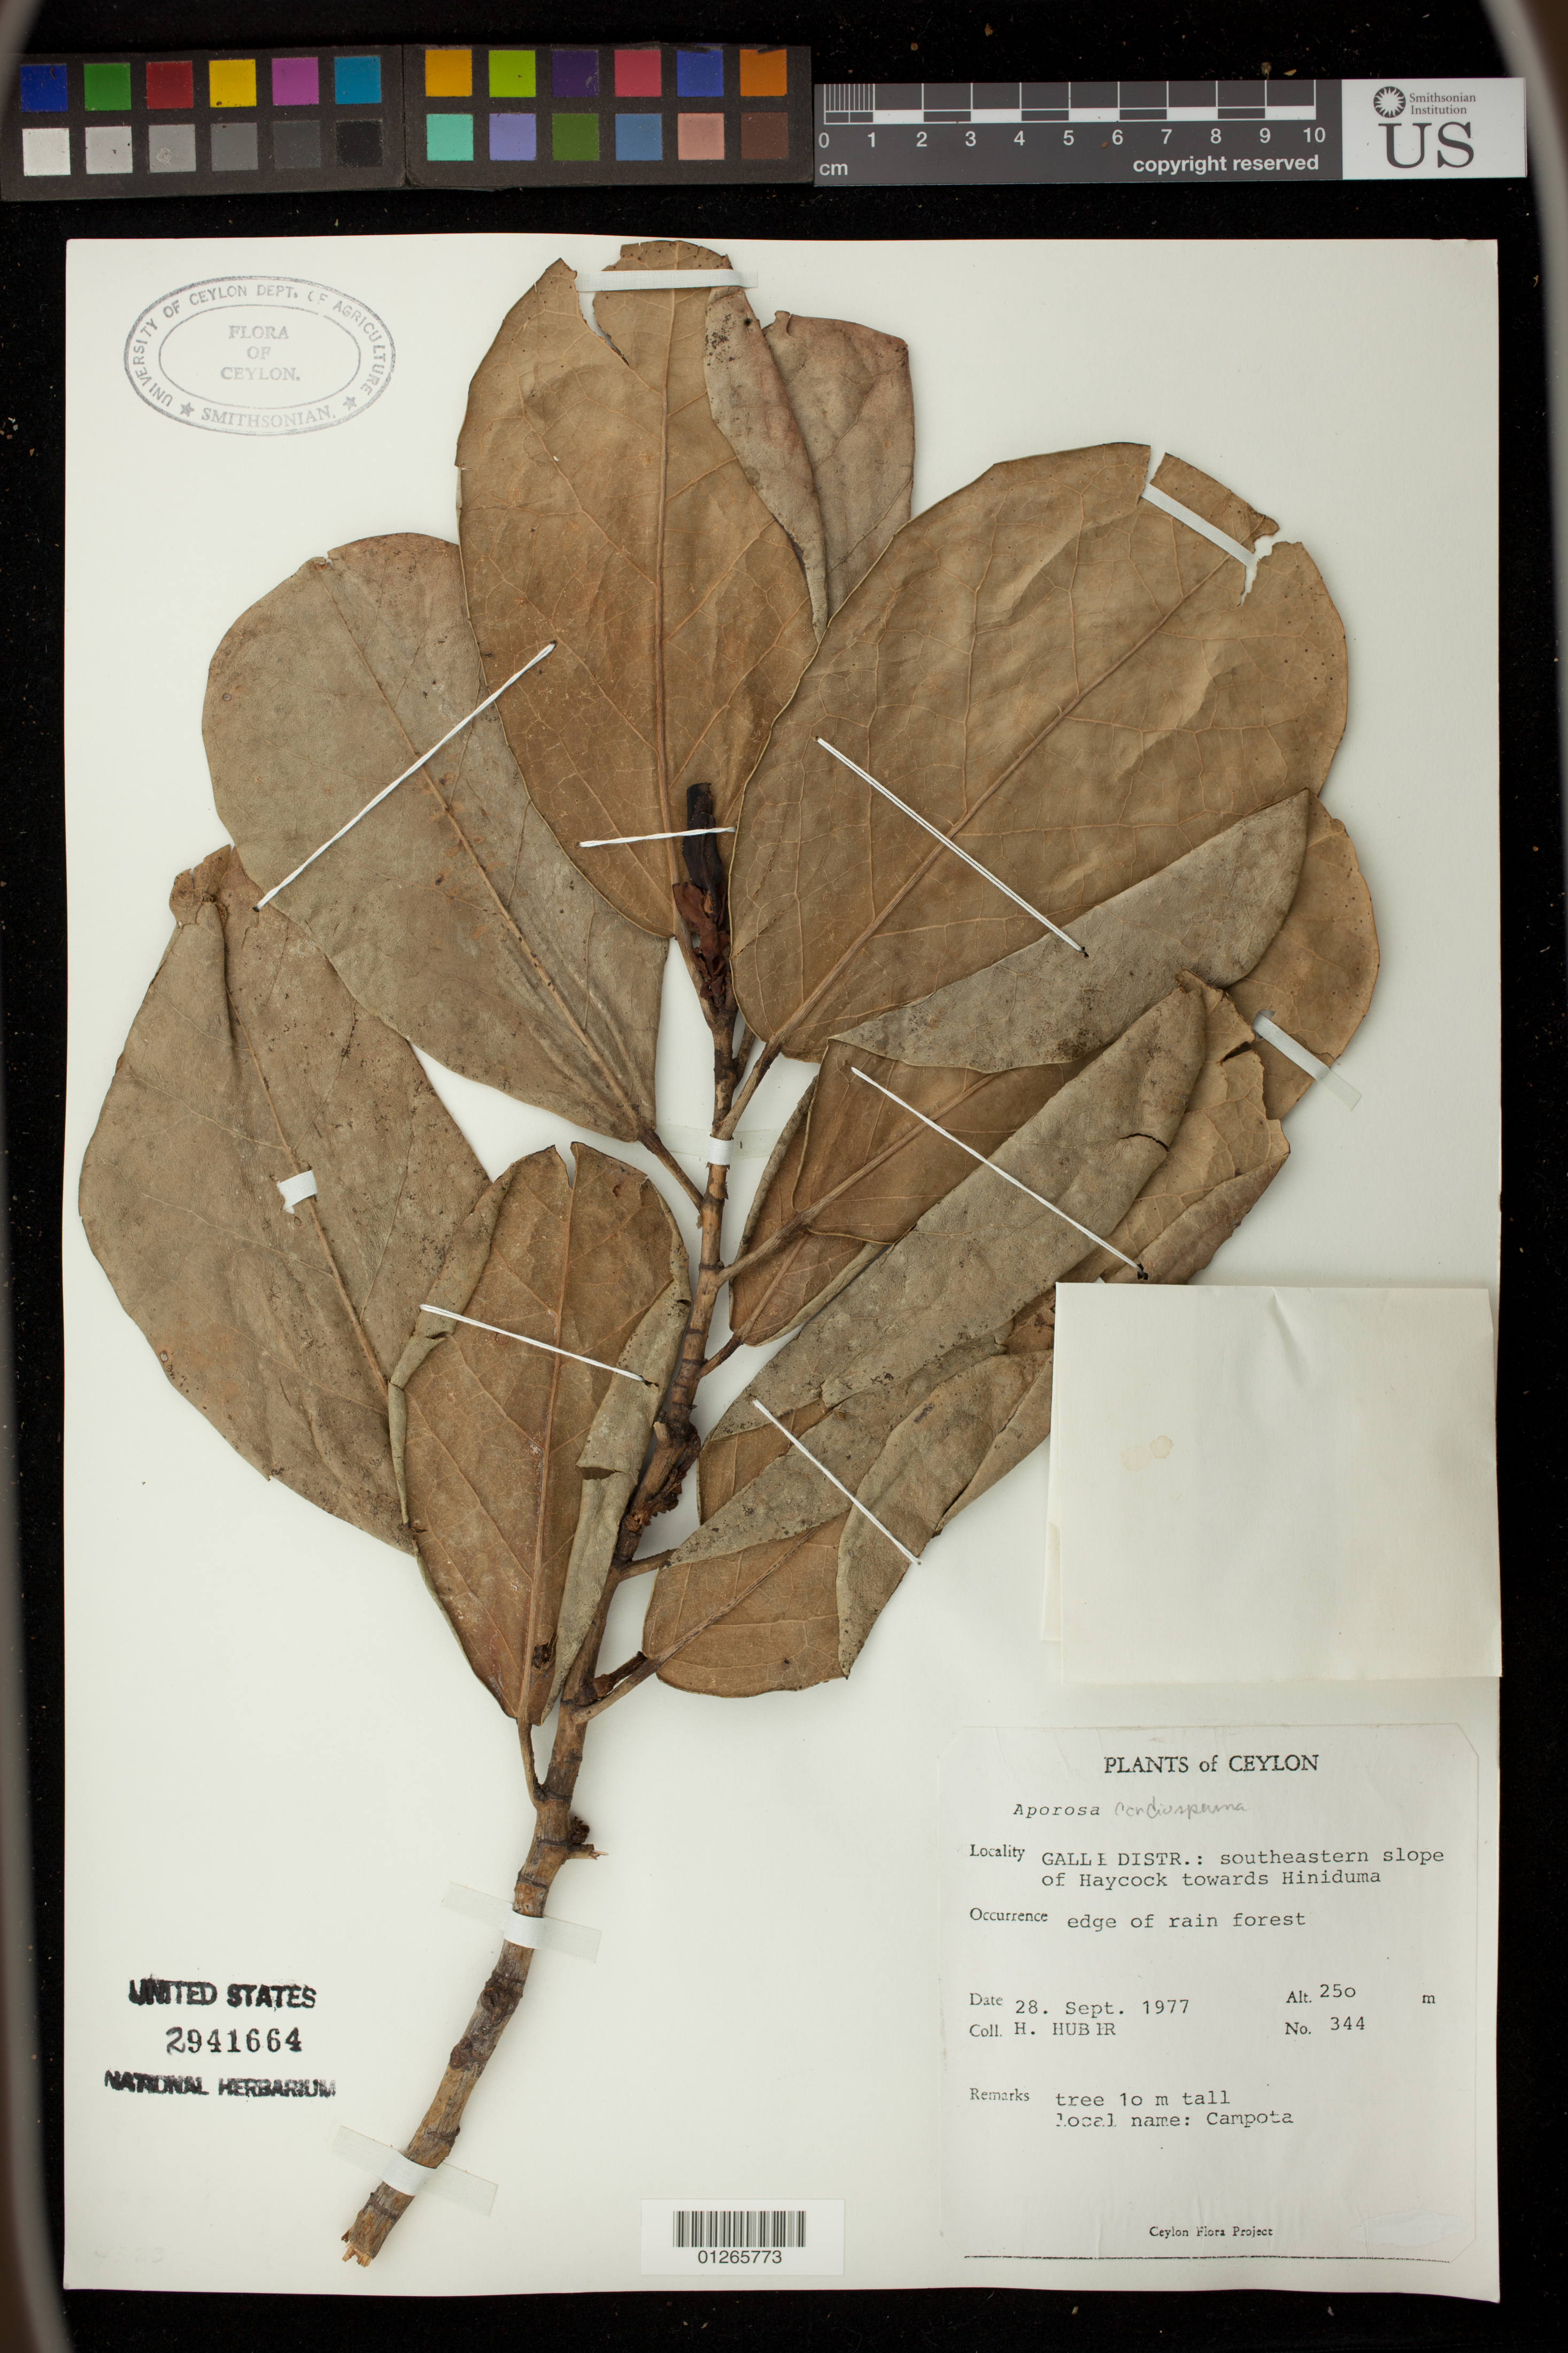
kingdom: Plantae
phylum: Tracheophyta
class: Magnoliopsida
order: Malpighiales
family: Phyllanthaceae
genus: Aporosa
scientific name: Aporosa cardiosperma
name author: (Gaertn.) Merr.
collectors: H. Huber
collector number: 344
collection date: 1977-09-28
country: Sri Lanka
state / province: Southern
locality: Galle Distr.: southeastern slope of Haycock towards Hiniduma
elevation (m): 250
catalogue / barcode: US 2941664